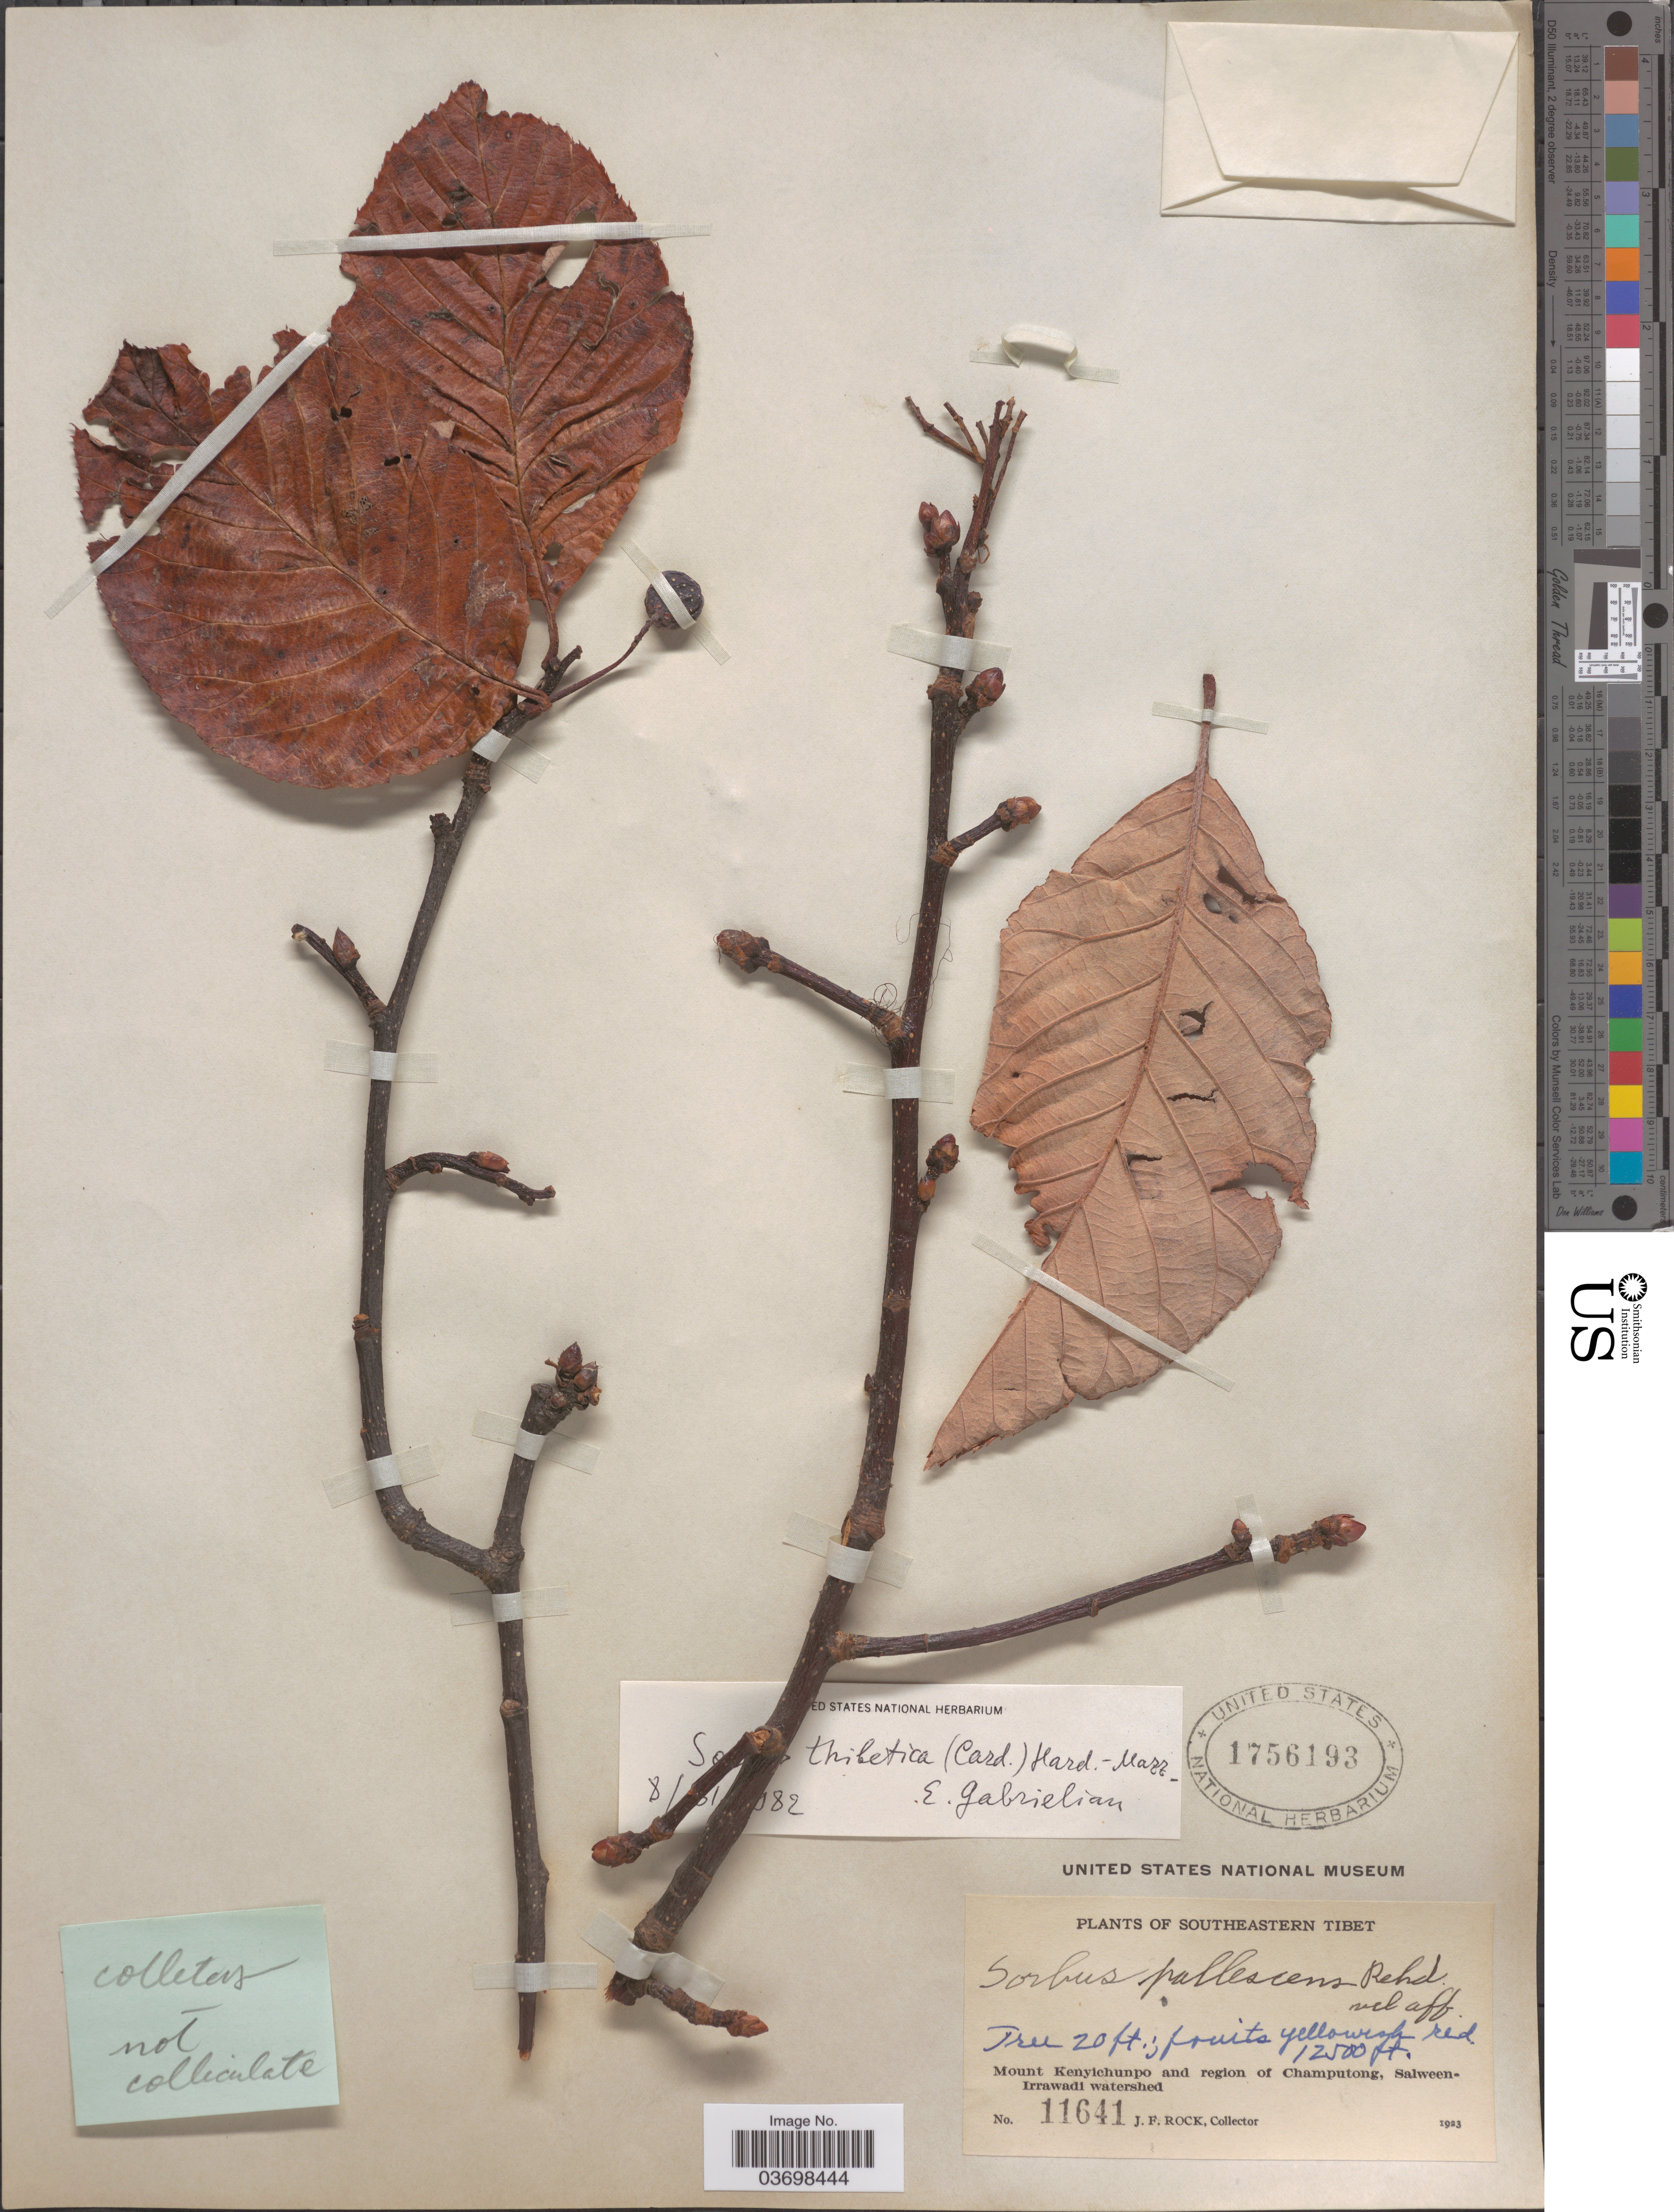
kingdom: Plantae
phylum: Tracheophyta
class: Magnoliopsida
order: Rosales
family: Rosaceae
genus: Sorbus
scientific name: Sorbus thibetica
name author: (Cardot) Hand.-Mazz.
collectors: J. Rock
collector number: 11641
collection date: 1923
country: China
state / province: Xizang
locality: Southeastern Tibet. Mount Kenyichunpo and region of Champutong, Salween-Irrawadi watershed.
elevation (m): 3810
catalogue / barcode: US 1756193